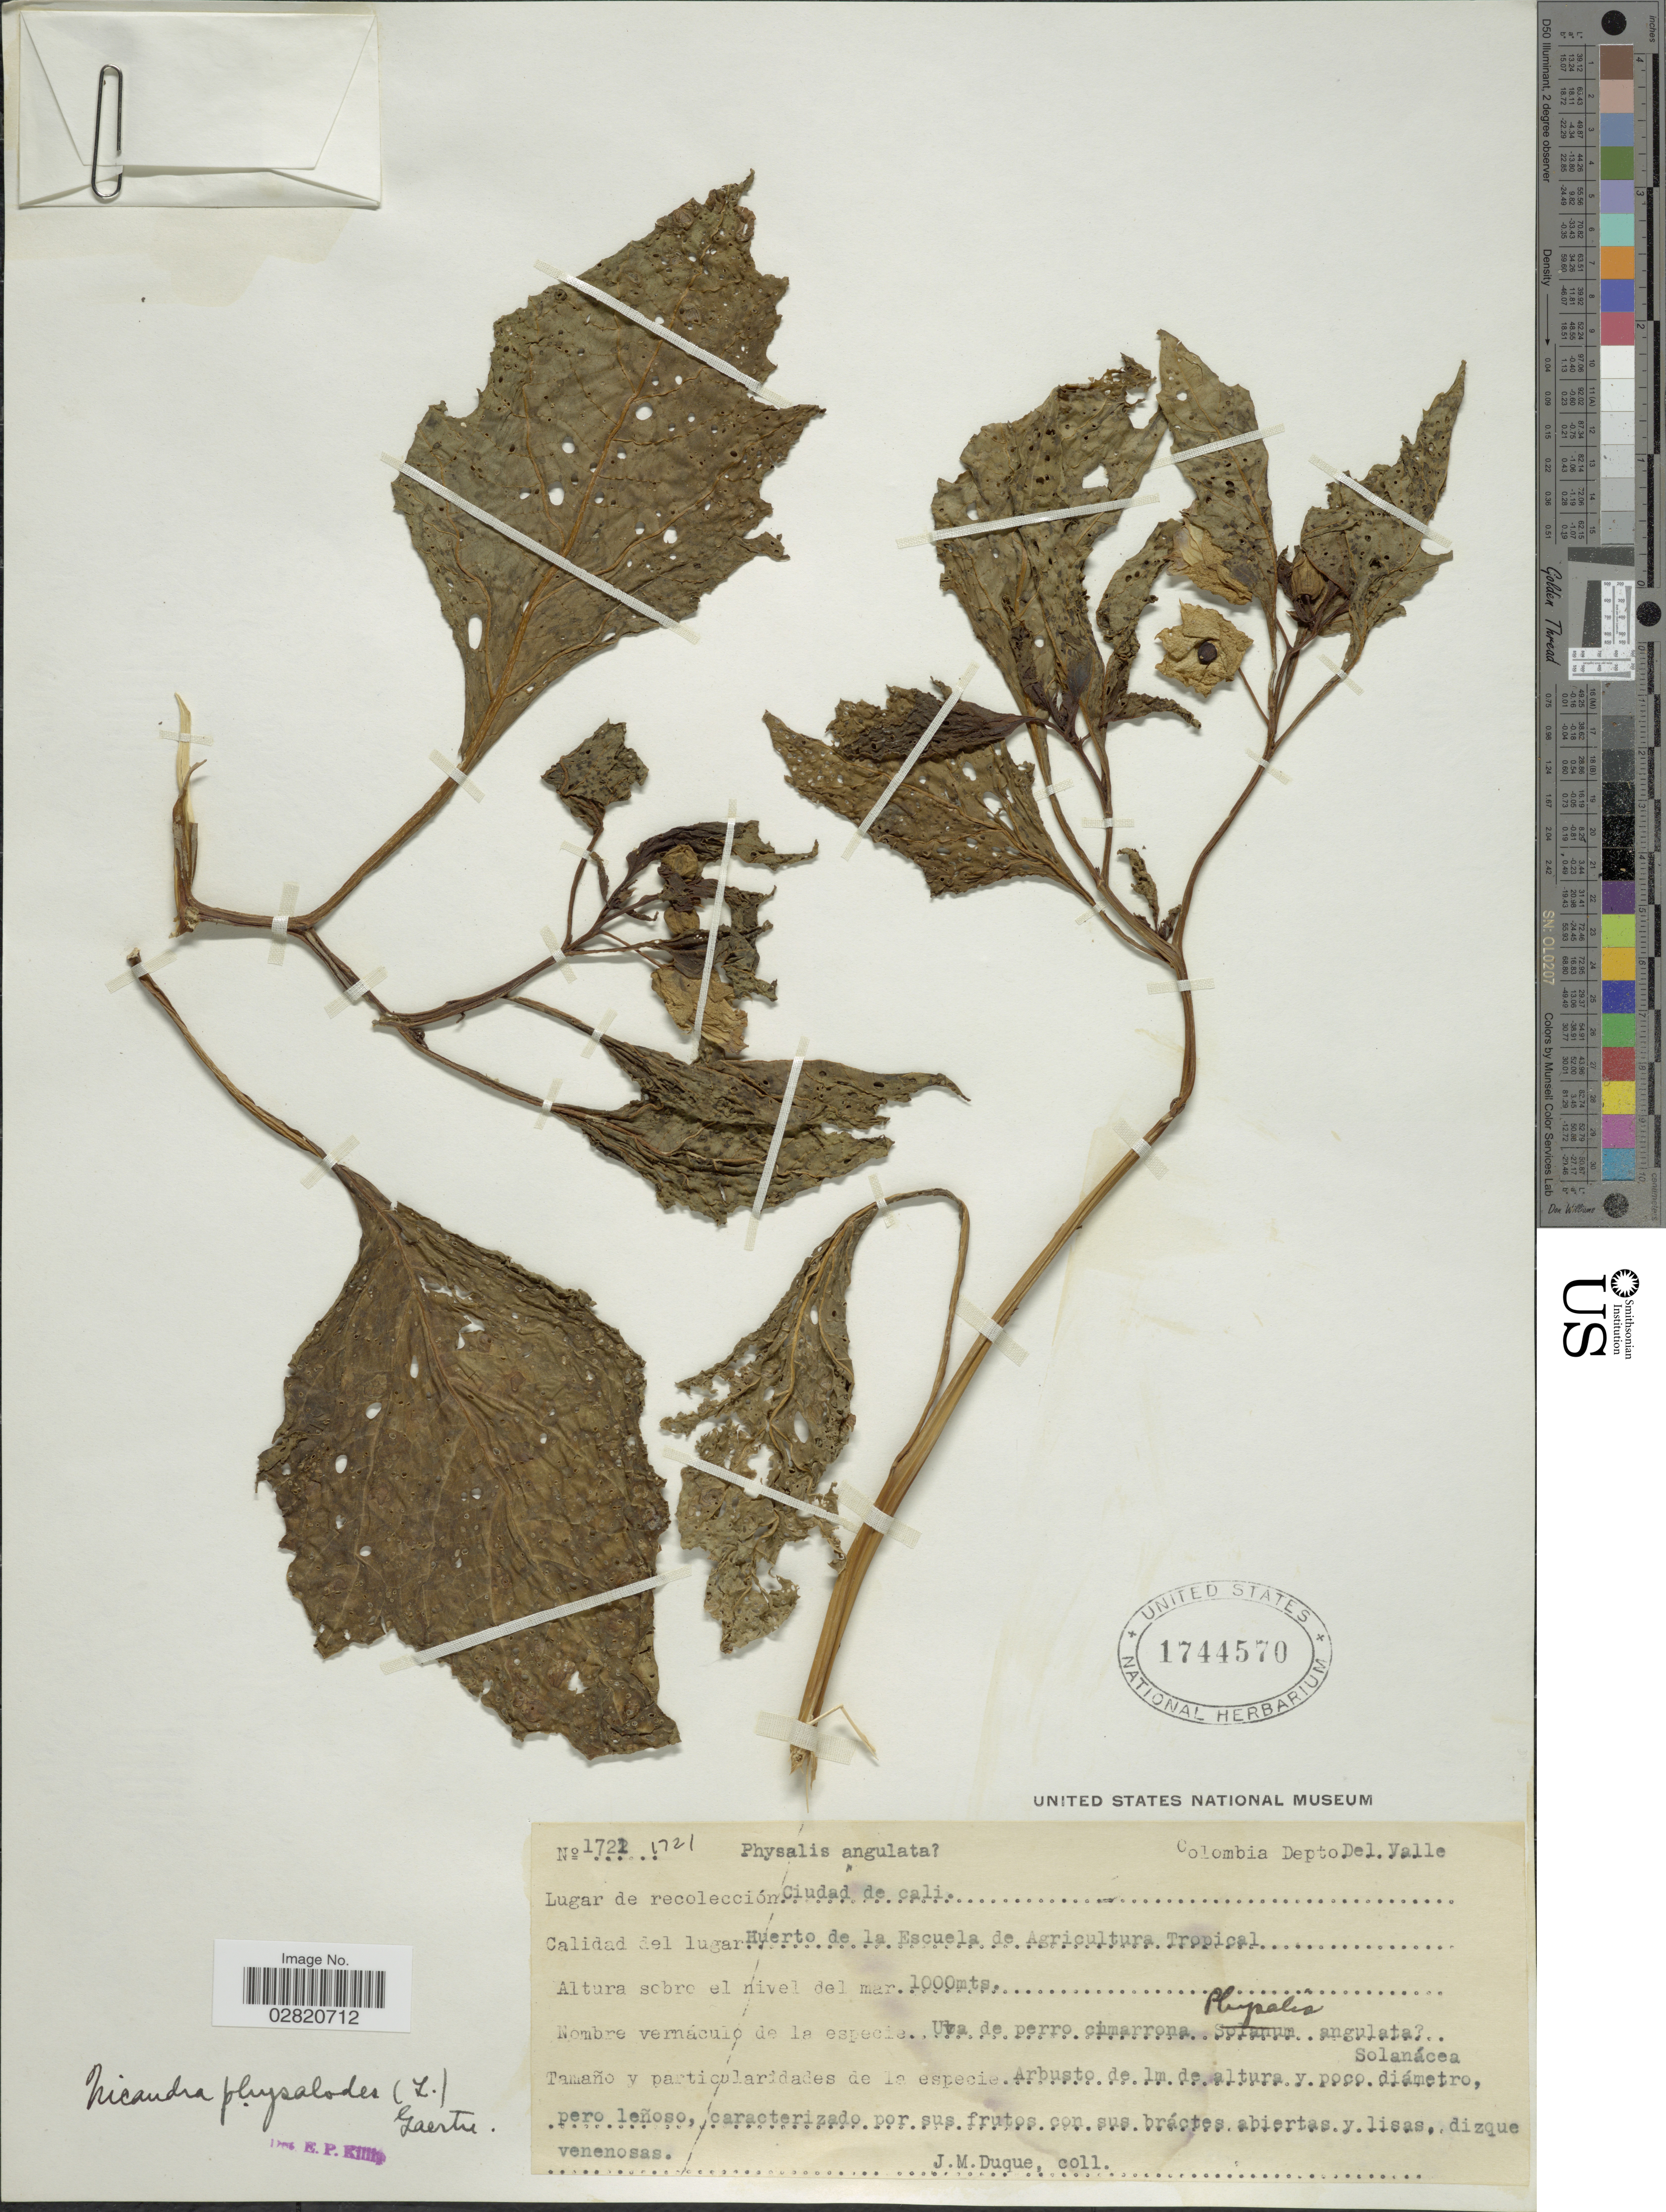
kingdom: Plantae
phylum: Tracheophyta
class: Magnoliopsida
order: Solanales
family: Solanaceae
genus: Nicandra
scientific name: Nicandra physalodes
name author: (L.) Gaertn.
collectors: J. Duque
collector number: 1721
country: Colombia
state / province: Valle del Cauca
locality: Depto. Del Valle. Ciudad de cali. Huerto de la Escuela de Agricultura Tropical.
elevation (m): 1000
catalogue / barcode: US 1744570